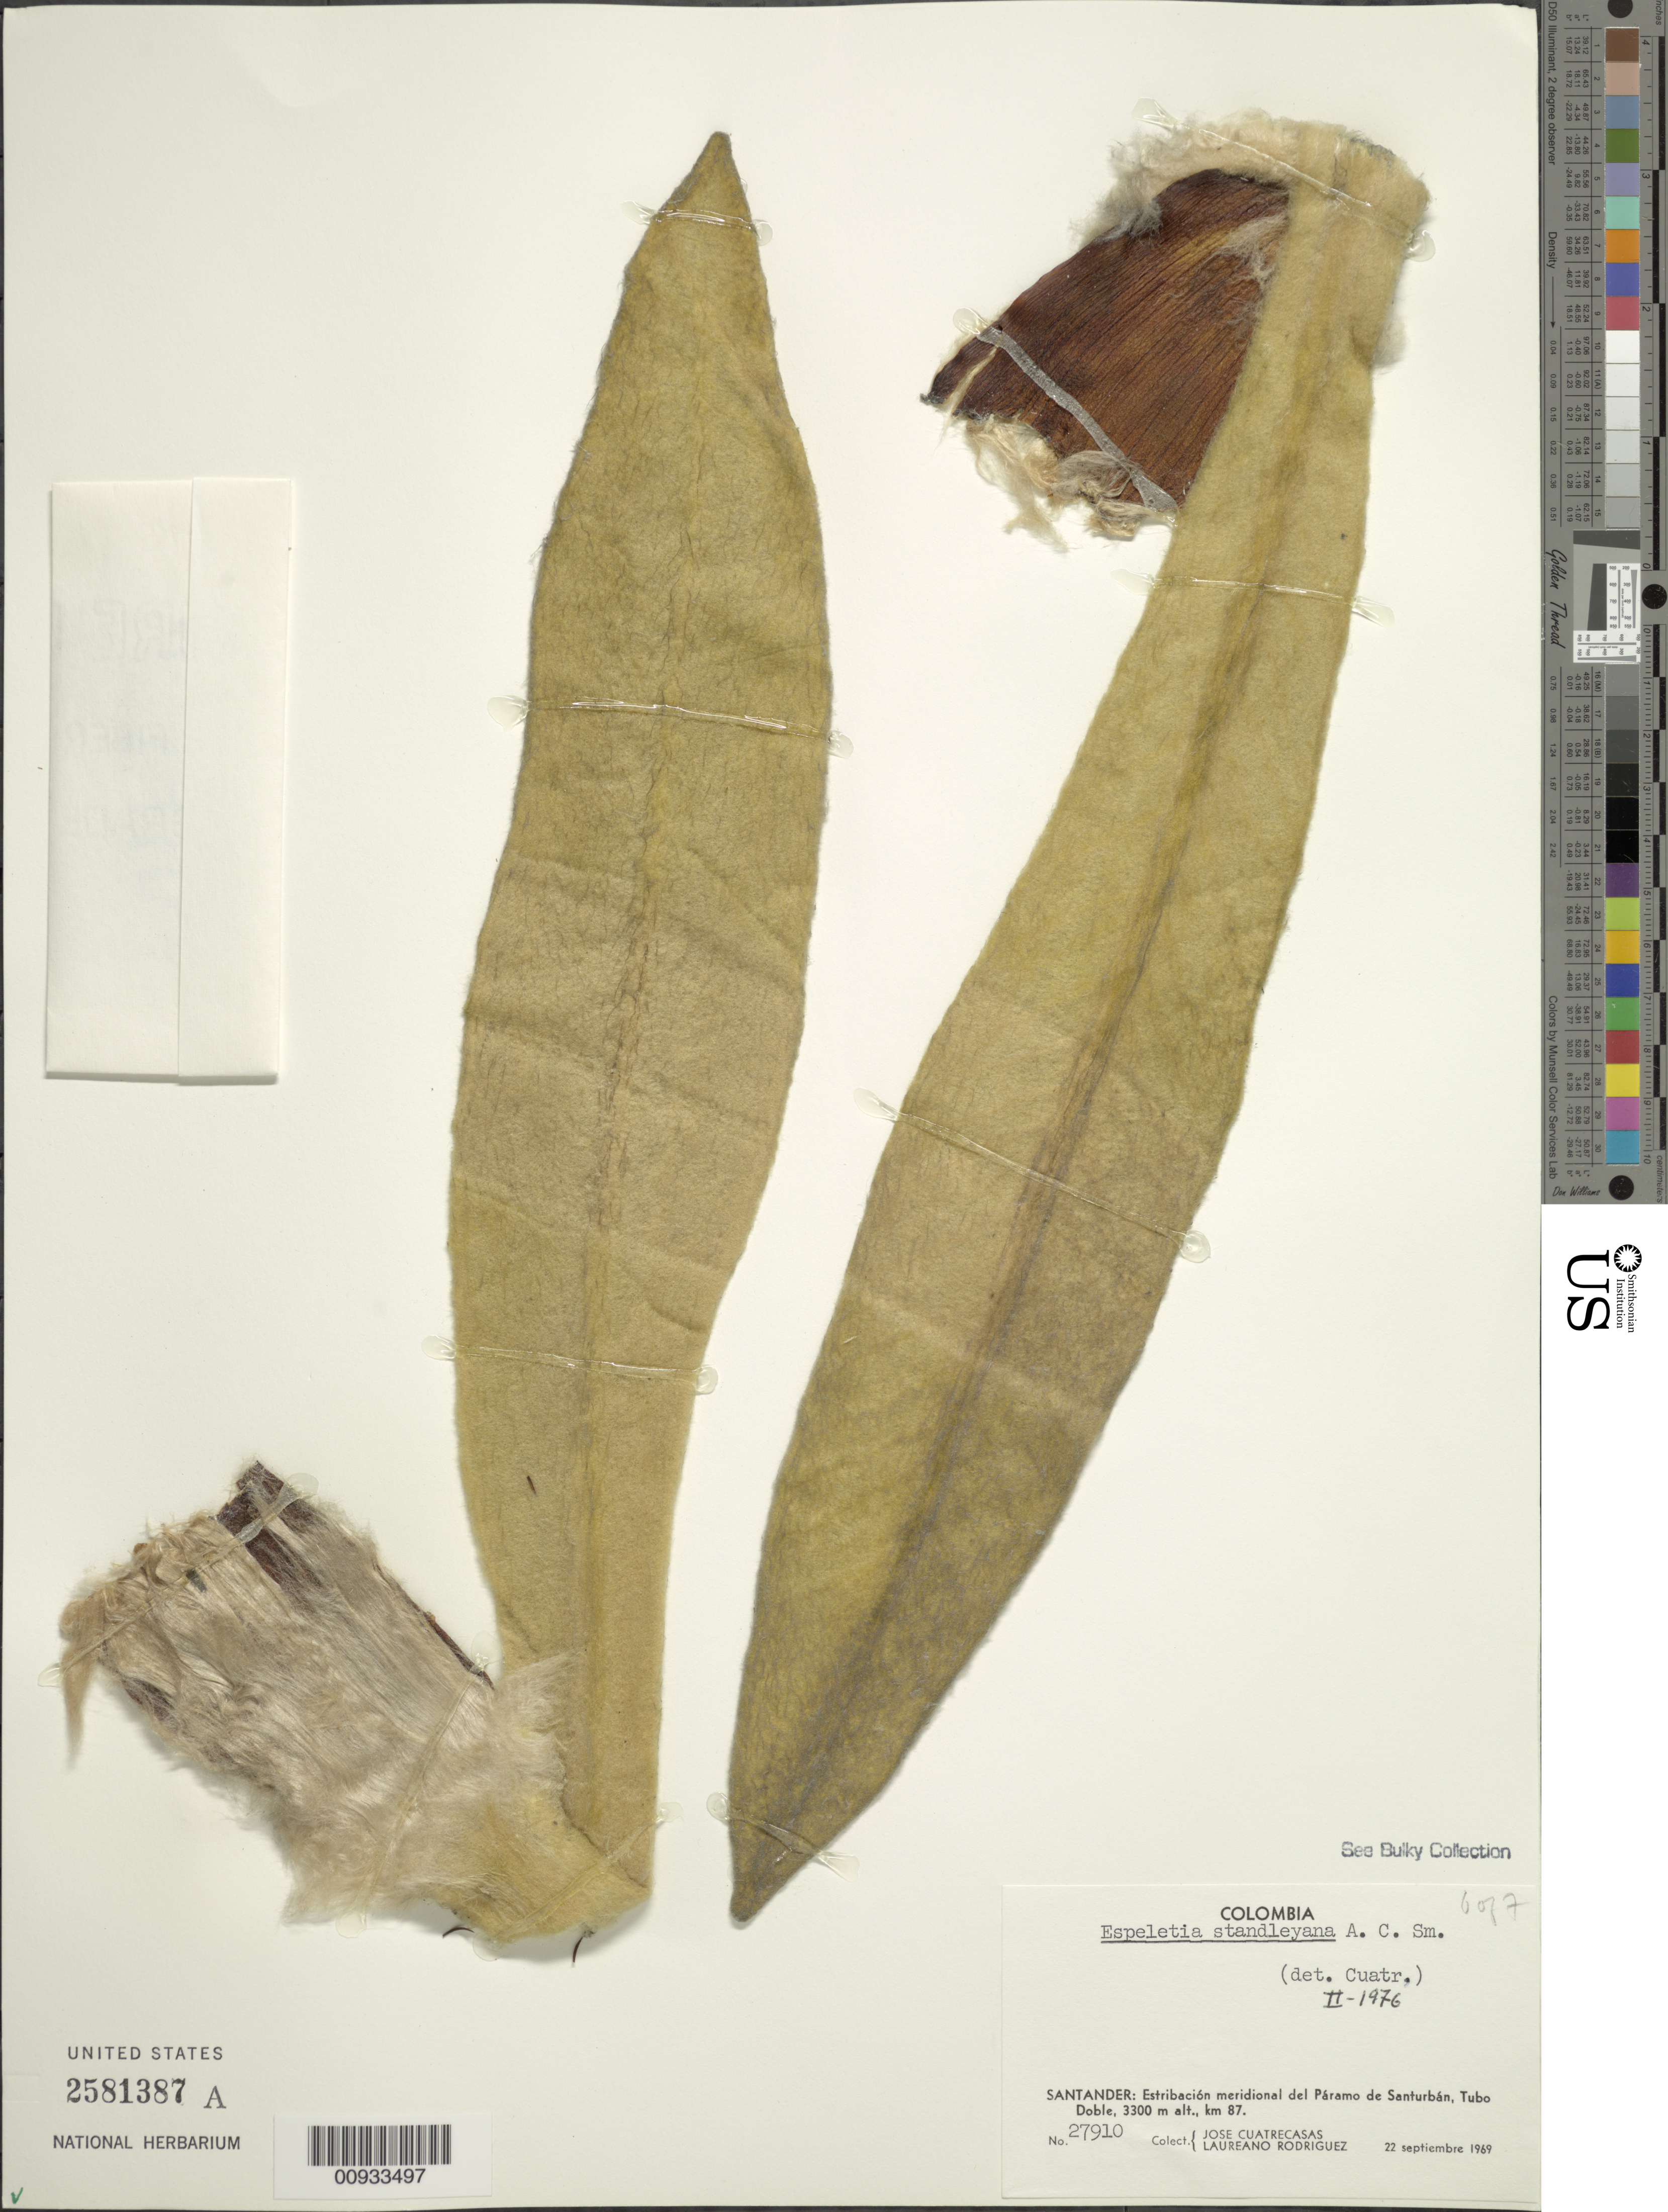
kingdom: Plantae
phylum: Tracheophyta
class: Magnoliopsida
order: Asterales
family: Asteraceae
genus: Espeletia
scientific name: Espeletia standleyana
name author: A.C. Sm.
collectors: J. Cuatrecasas & L. Rodriguez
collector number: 27910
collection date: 1969-09-22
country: Colombia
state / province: Santander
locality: Estribacion meridional del Paramo de Santurban, Tubo Doble, km 87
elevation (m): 3300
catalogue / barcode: US 2581387A